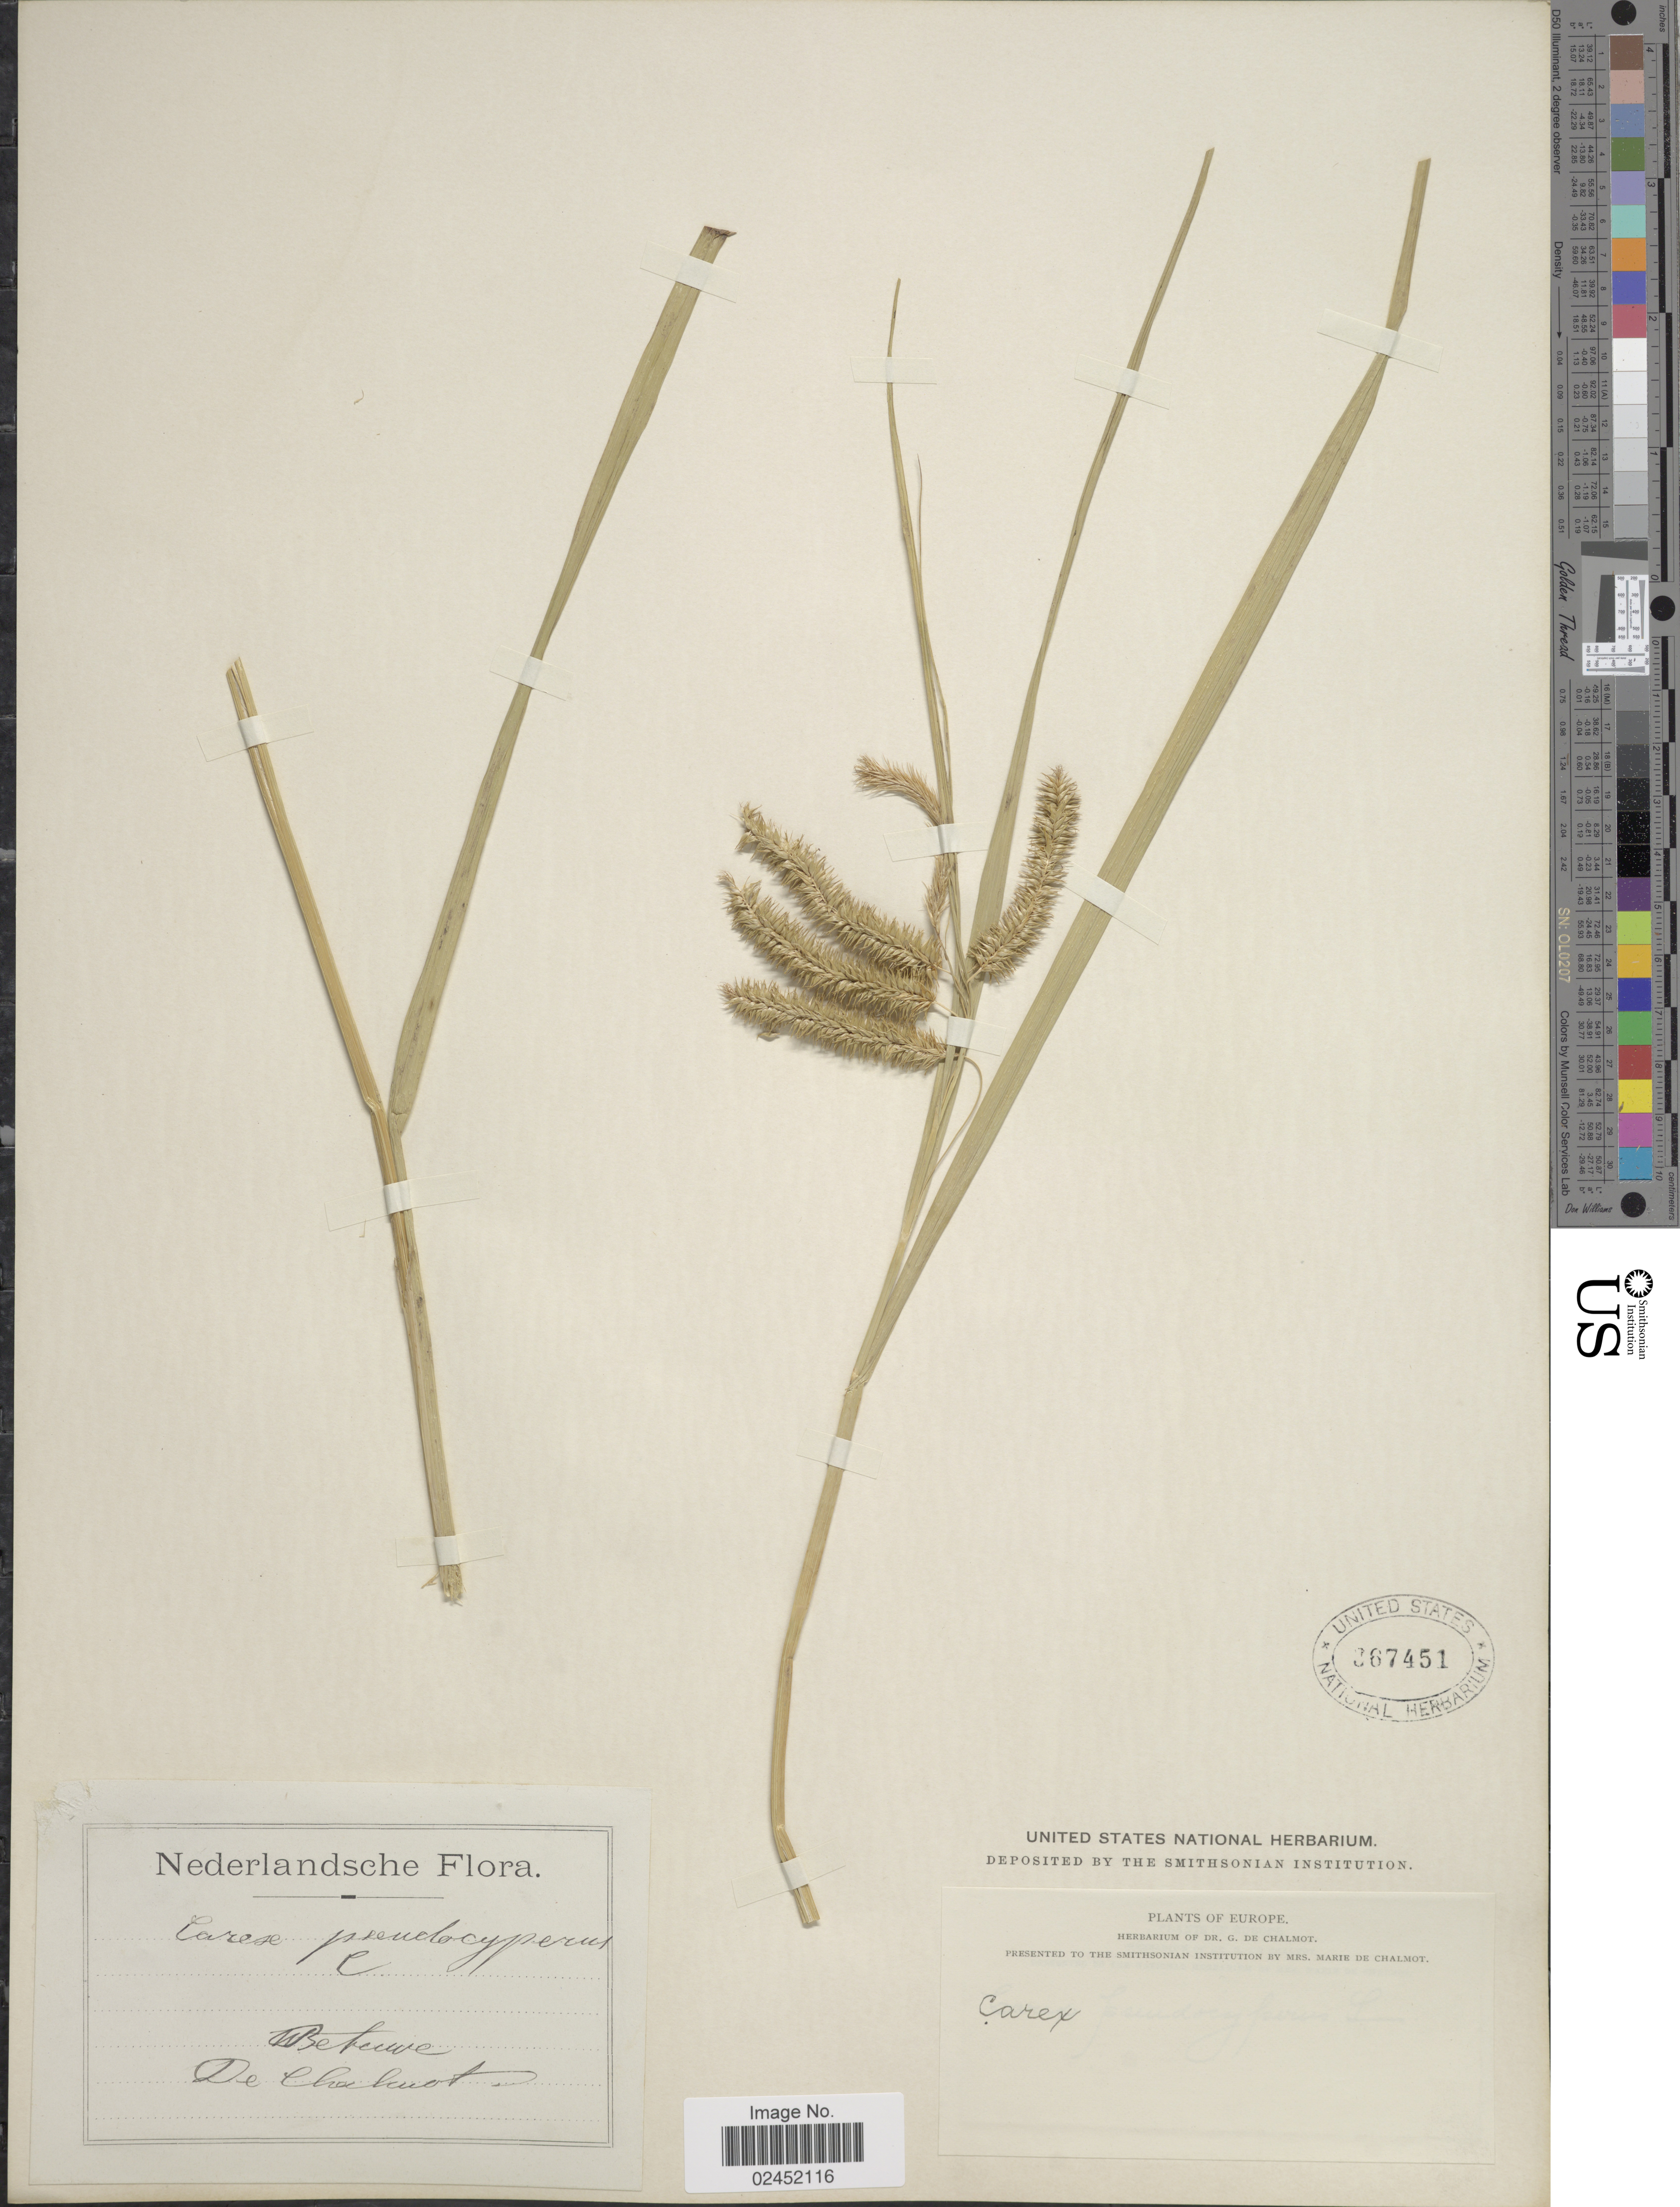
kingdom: Plantae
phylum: Tracheophyta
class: Liliopsida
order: Poales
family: Cyperaceae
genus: Carex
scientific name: Carex pseudocyperus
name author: L.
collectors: G. de Chalmot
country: Netherlands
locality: Betuwe, Nederlandsche, Europe.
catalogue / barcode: US 367451